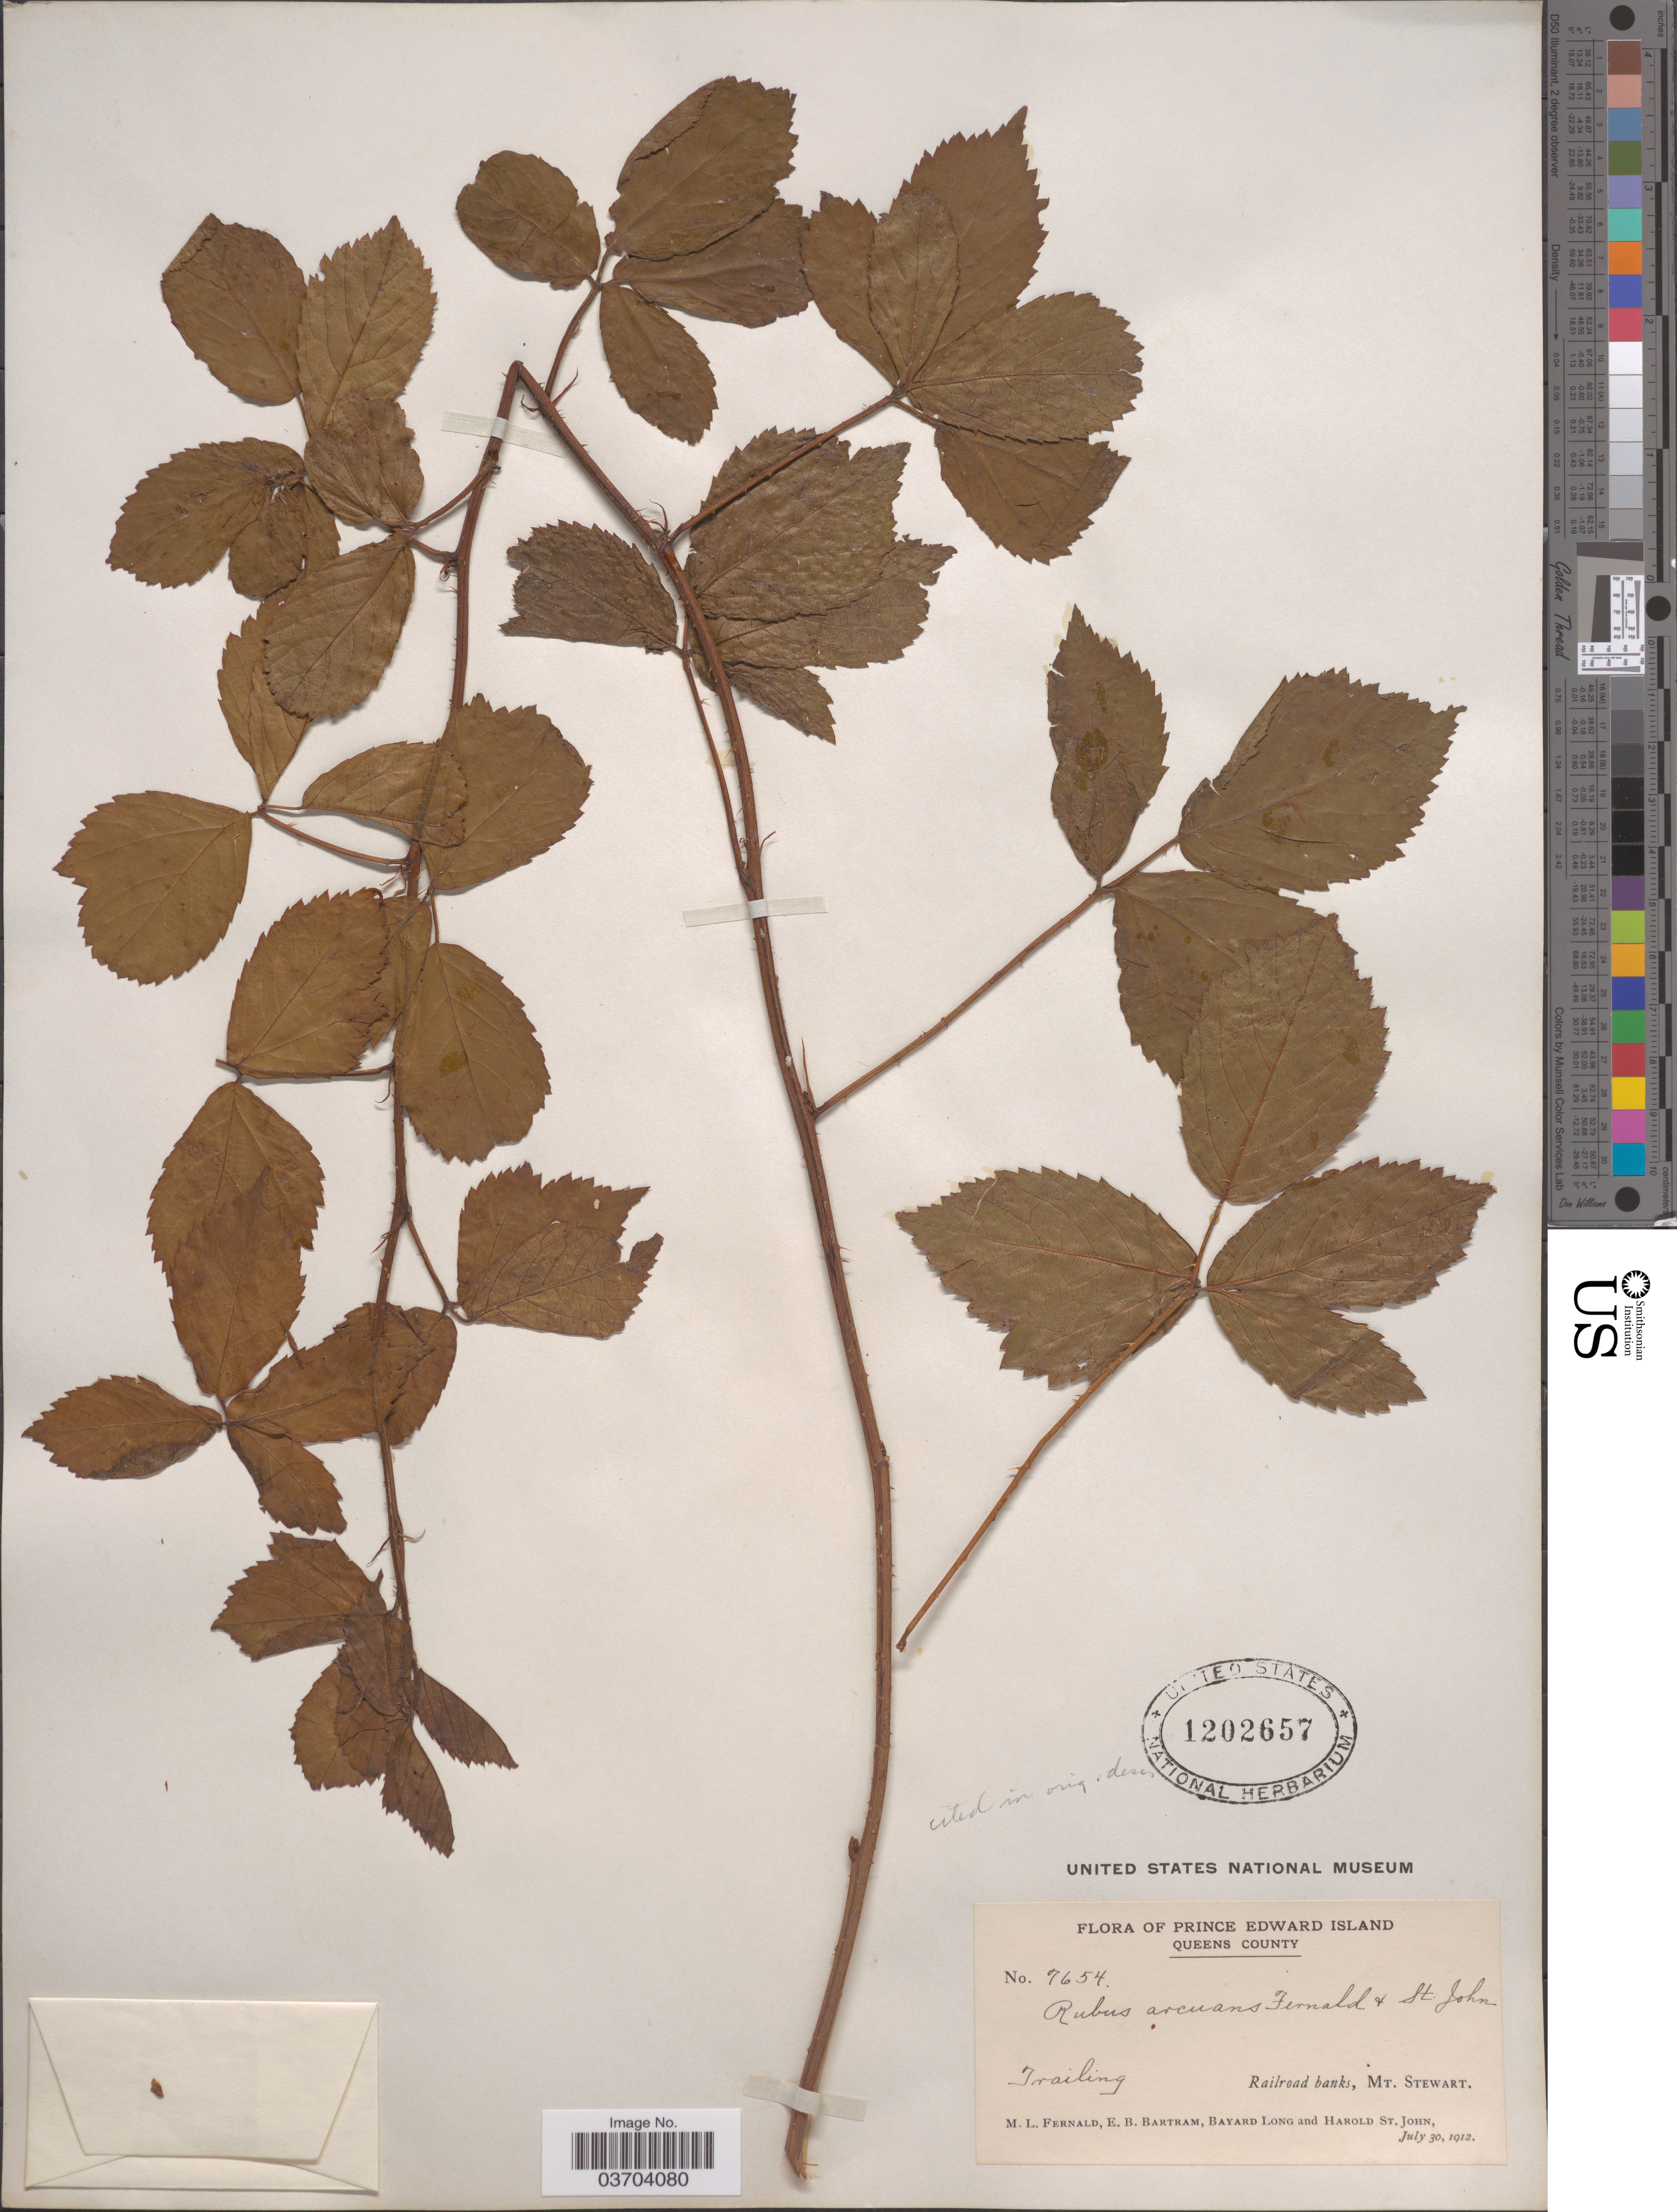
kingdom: Plantae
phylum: Tracheophyta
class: Magnoliopsida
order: Rosales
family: Rosaceae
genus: Rubus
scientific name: Rubus arcuans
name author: Fernald & H. St. John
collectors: M. L. Fernald, E. B. Bartram, B. Long & H. St. John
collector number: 7654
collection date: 1912-07-30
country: Canada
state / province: Prince Edward Island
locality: Queens County. Trailing railroad banks, Mt. Stewart.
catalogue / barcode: US 1202657